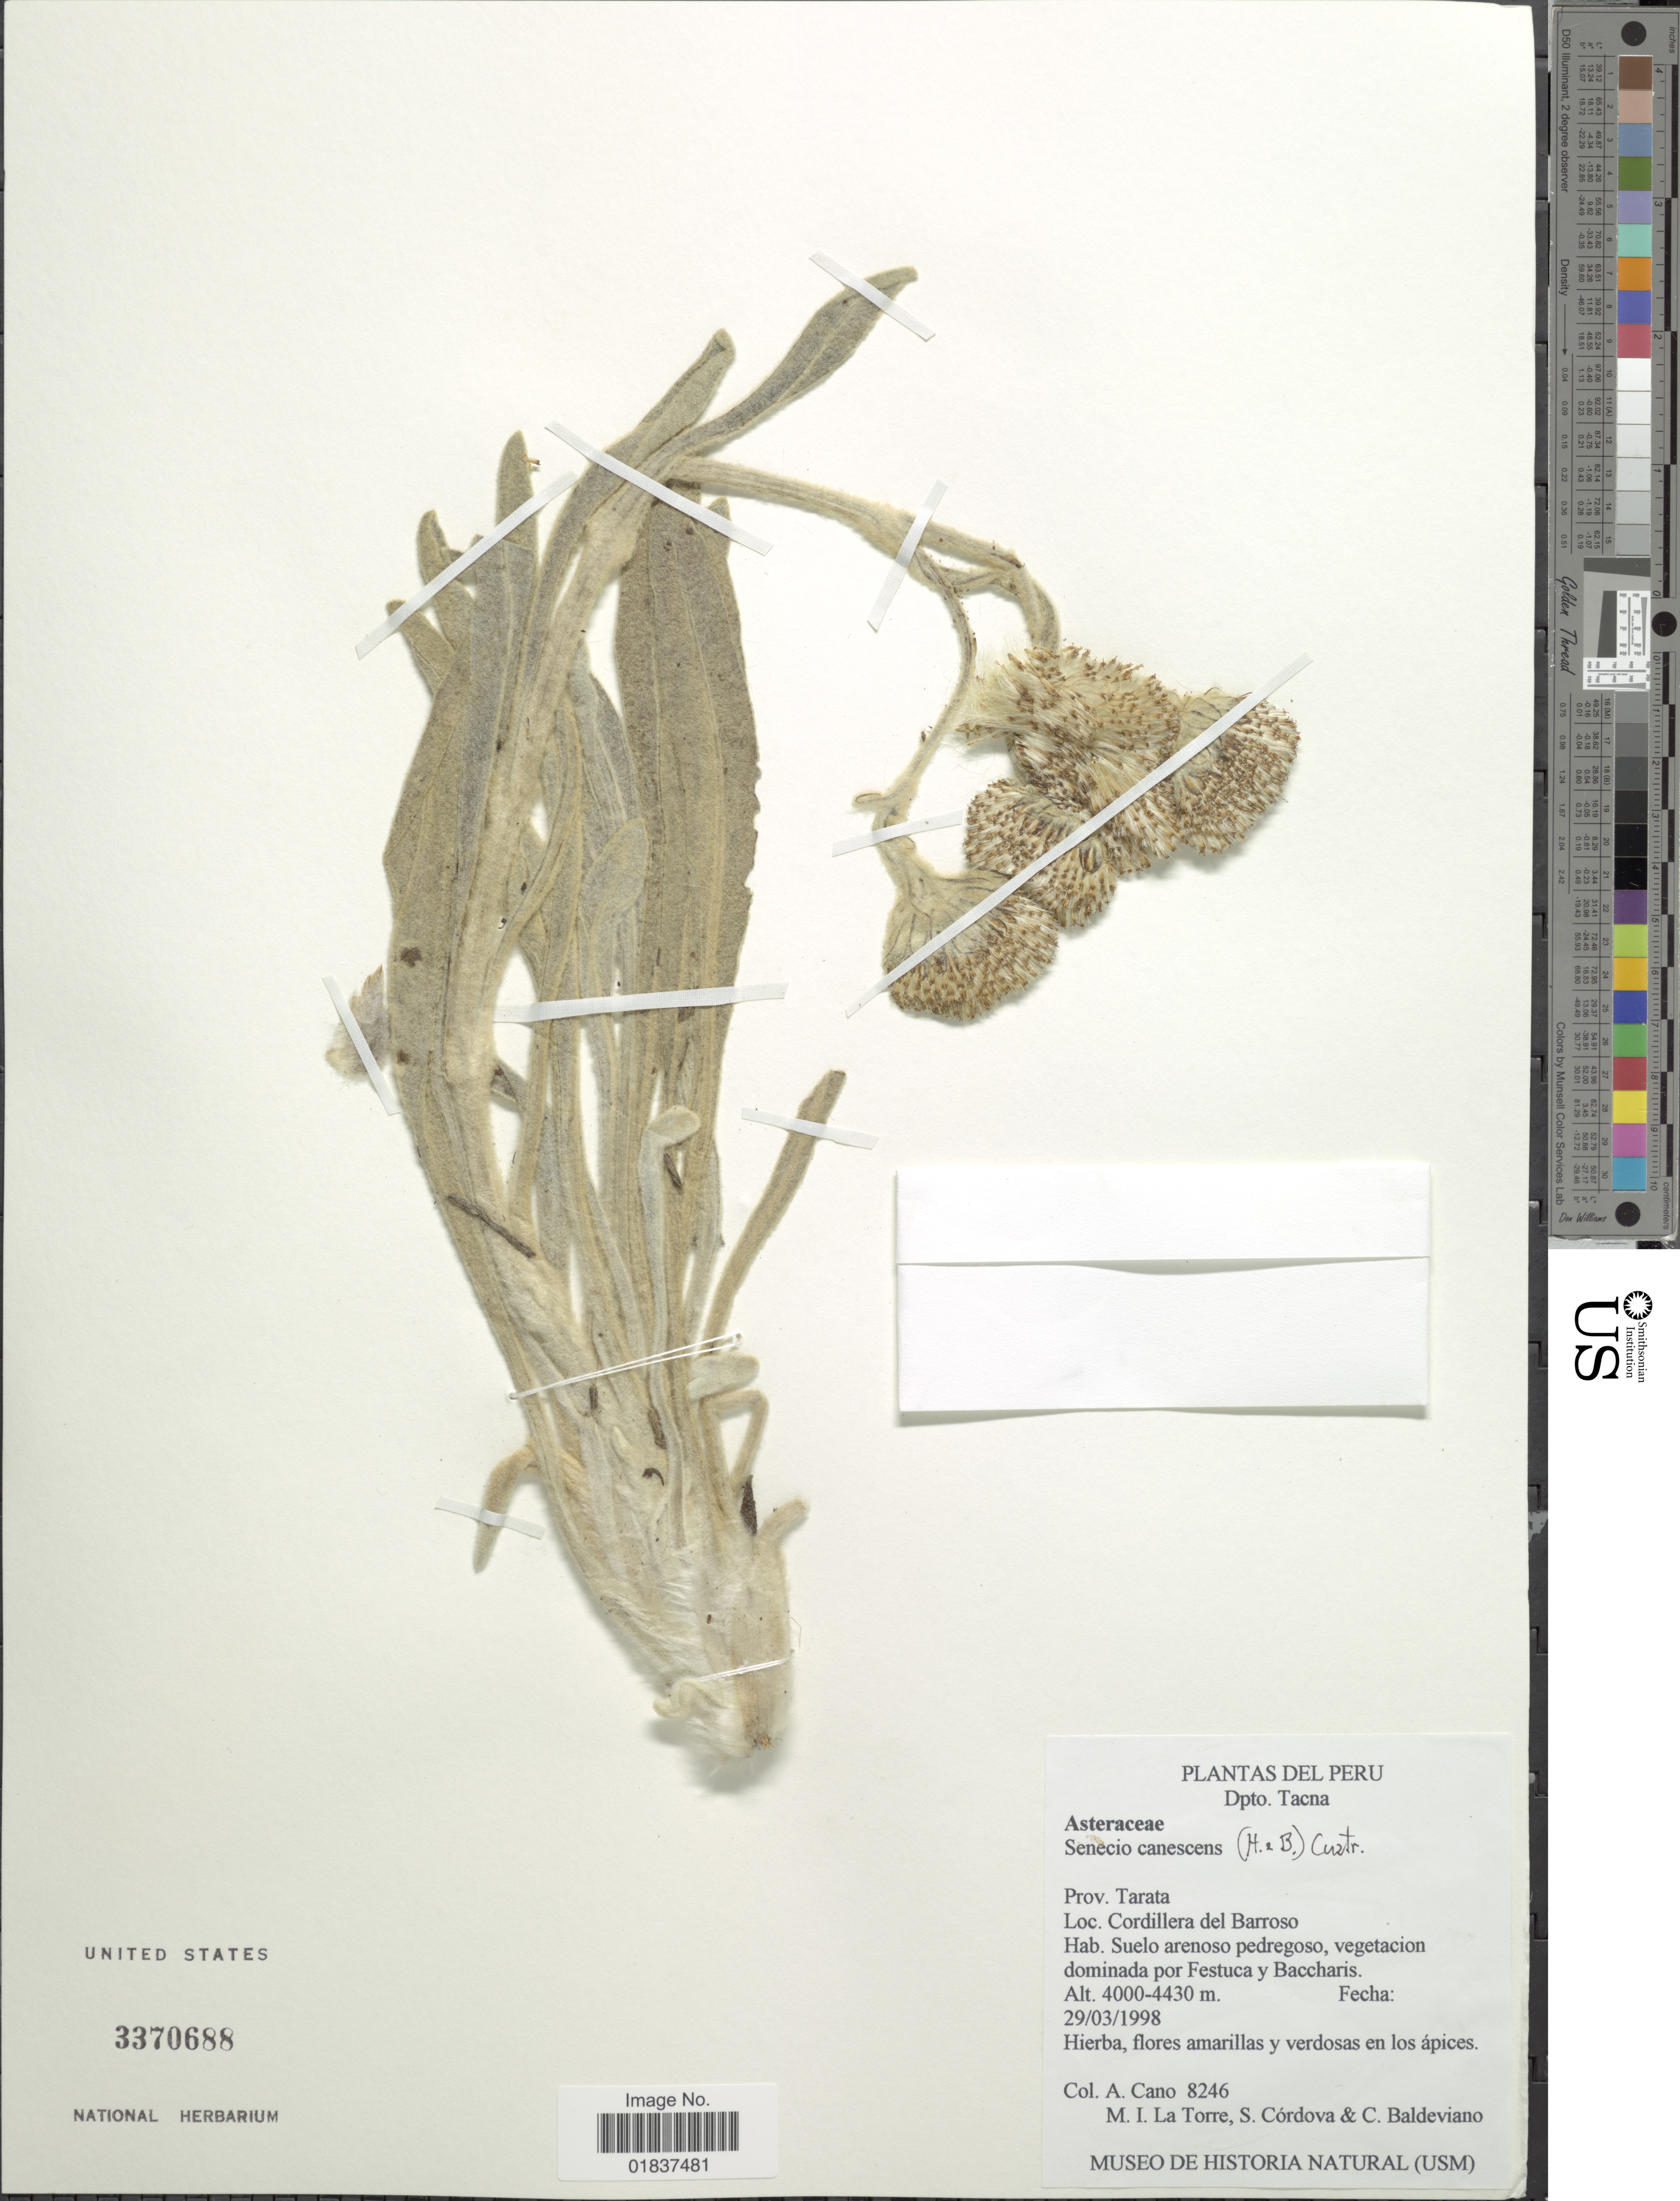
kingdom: Plantae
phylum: Tracheophyta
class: Magnoliopsida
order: Asterales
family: Asteraceae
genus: Senecio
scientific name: Senecio canescens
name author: (Bonpl.) Cuatrec.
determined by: Salomon, Luciana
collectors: A. Cano, M. I. La Torre, S. Cordova & C. Baldeviano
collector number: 8246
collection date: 1998-03-29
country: Peru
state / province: Tacna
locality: Dpto. Tacna. Prov. Tarata. Cordillera del Barroso.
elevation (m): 4000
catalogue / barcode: US 3370688